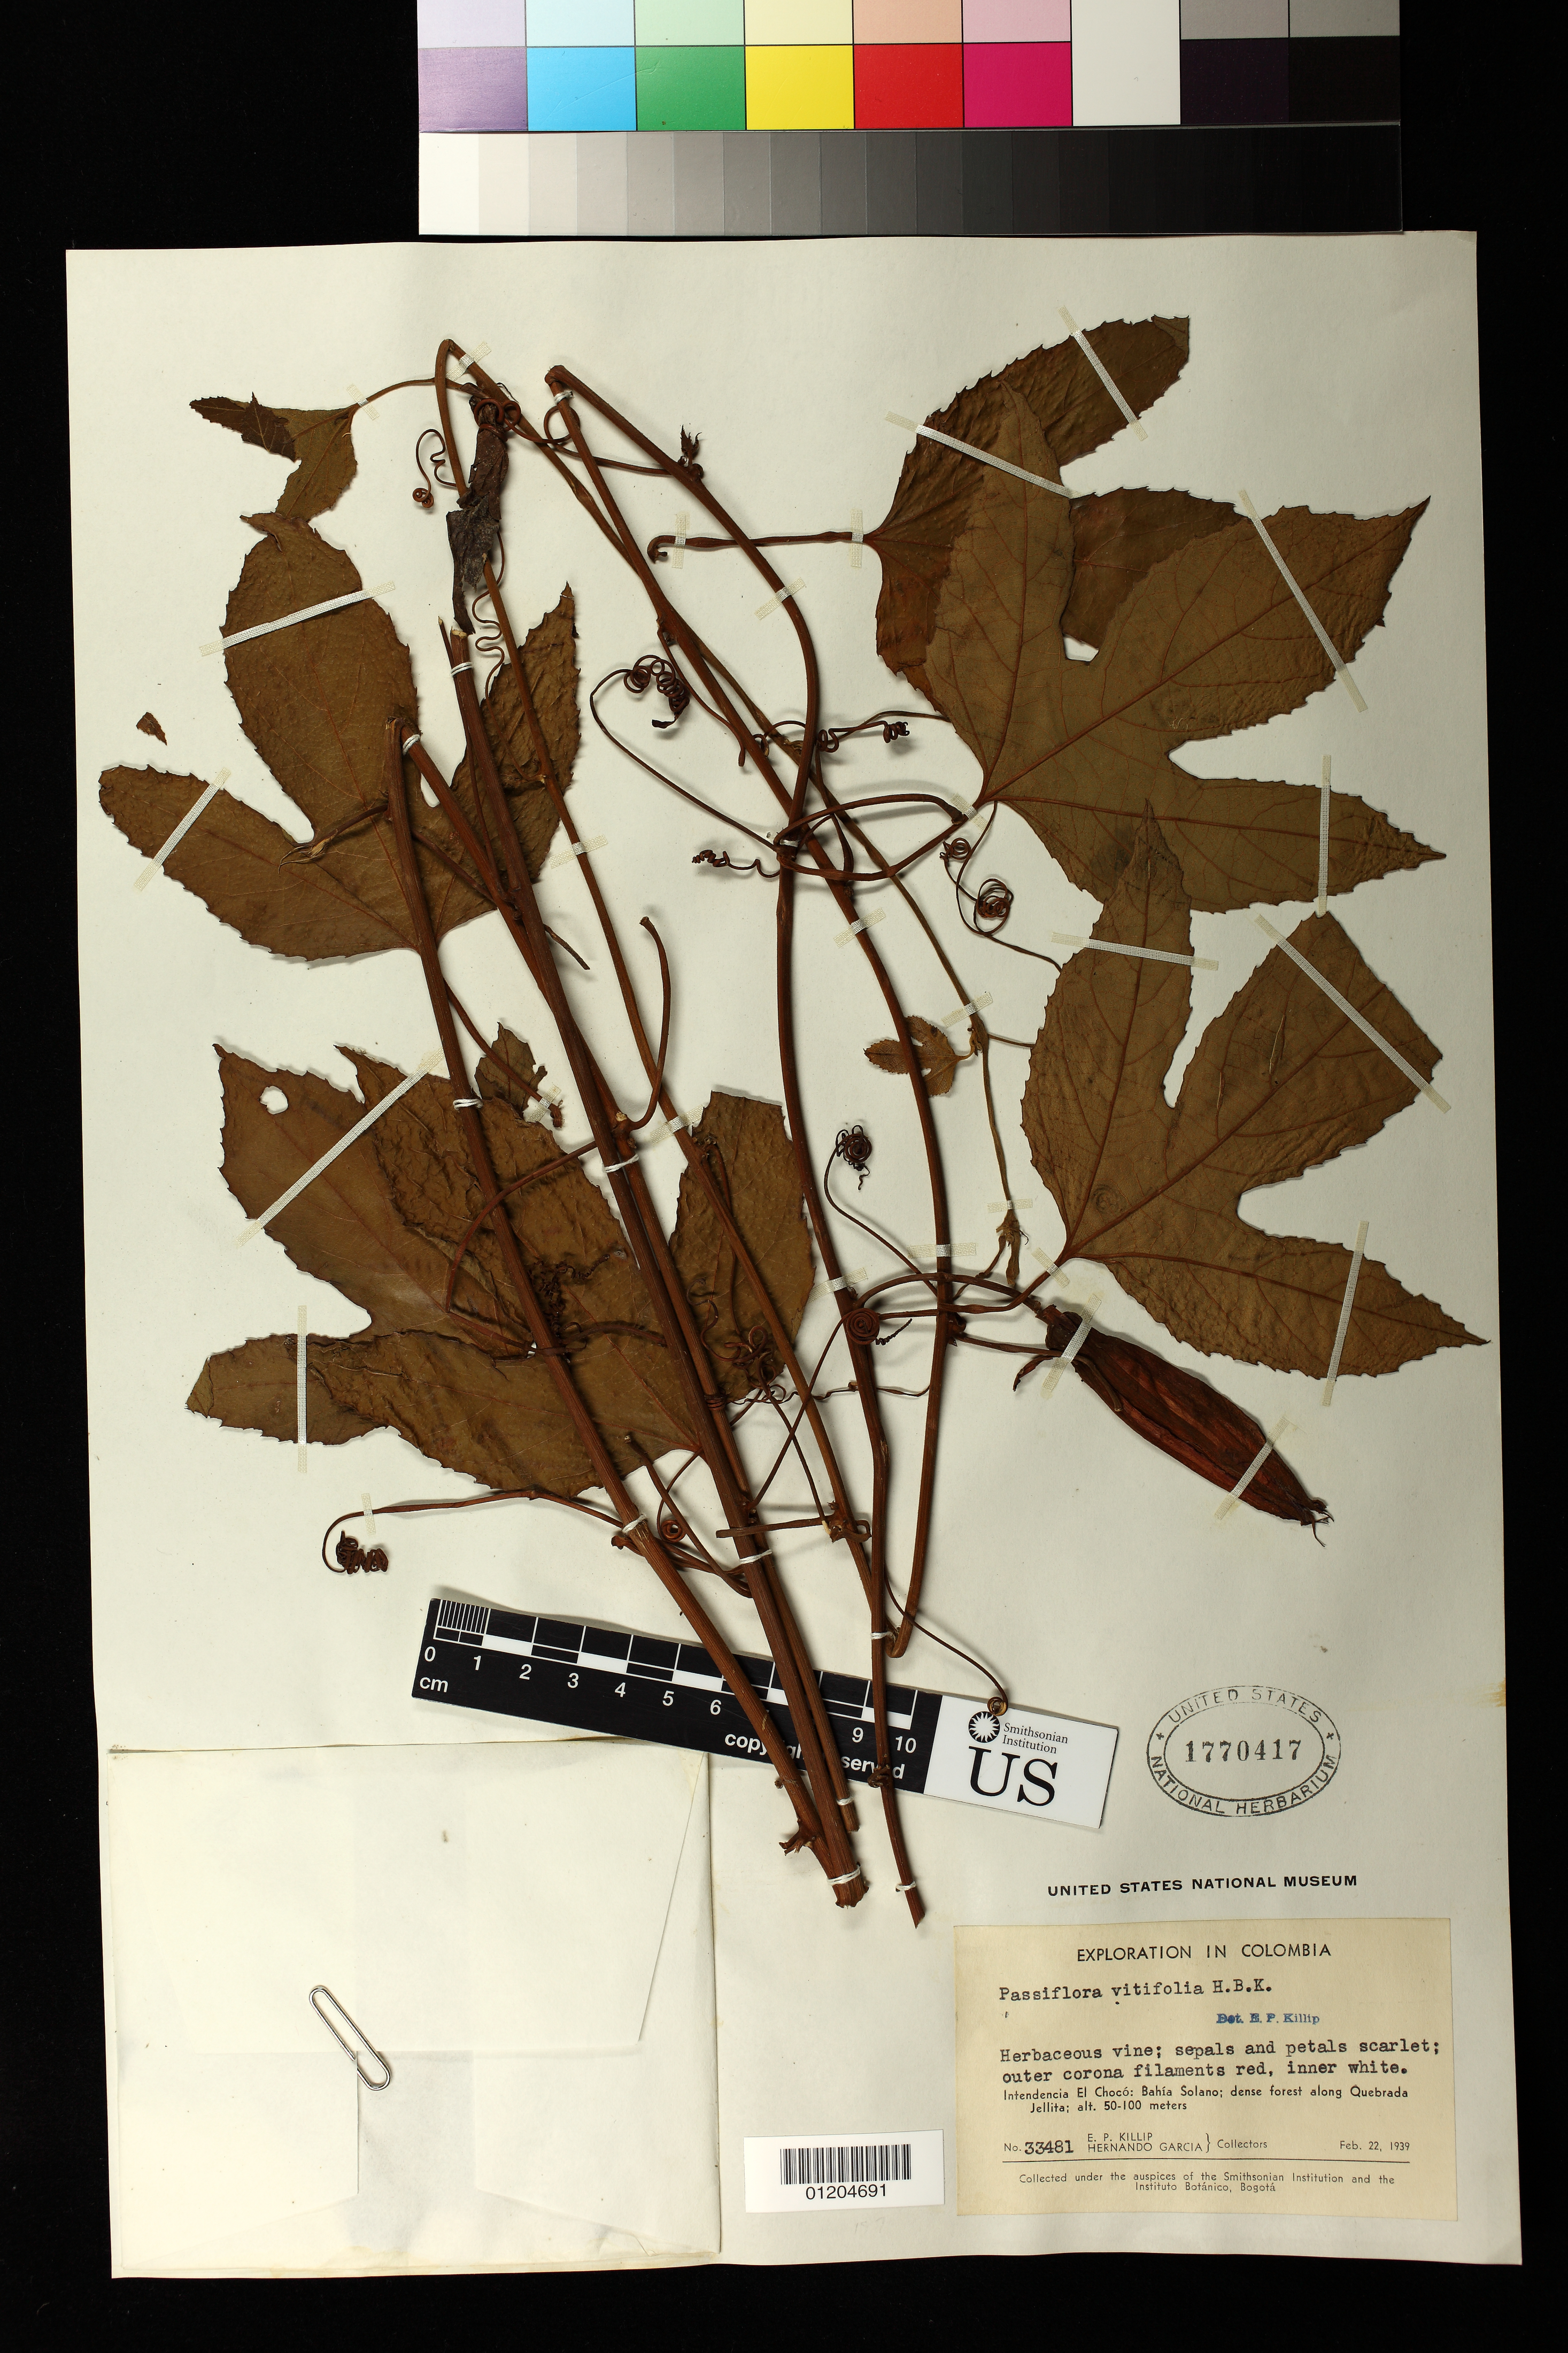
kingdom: Plantae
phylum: Tracheophyta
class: Magnoliopsida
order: Malpighiales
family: Passifloraceae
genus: Passiflora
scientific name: Passiflora vitifolia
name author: Kunth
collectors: E. P. Killip & H. Garcia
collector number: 33481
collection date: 1939-02-22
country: Colombia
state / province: Choco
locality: Intendencia El Choco: Bahia Solano; dense forest along Quebrada Jellita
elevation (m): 50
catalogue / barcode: US 1770417